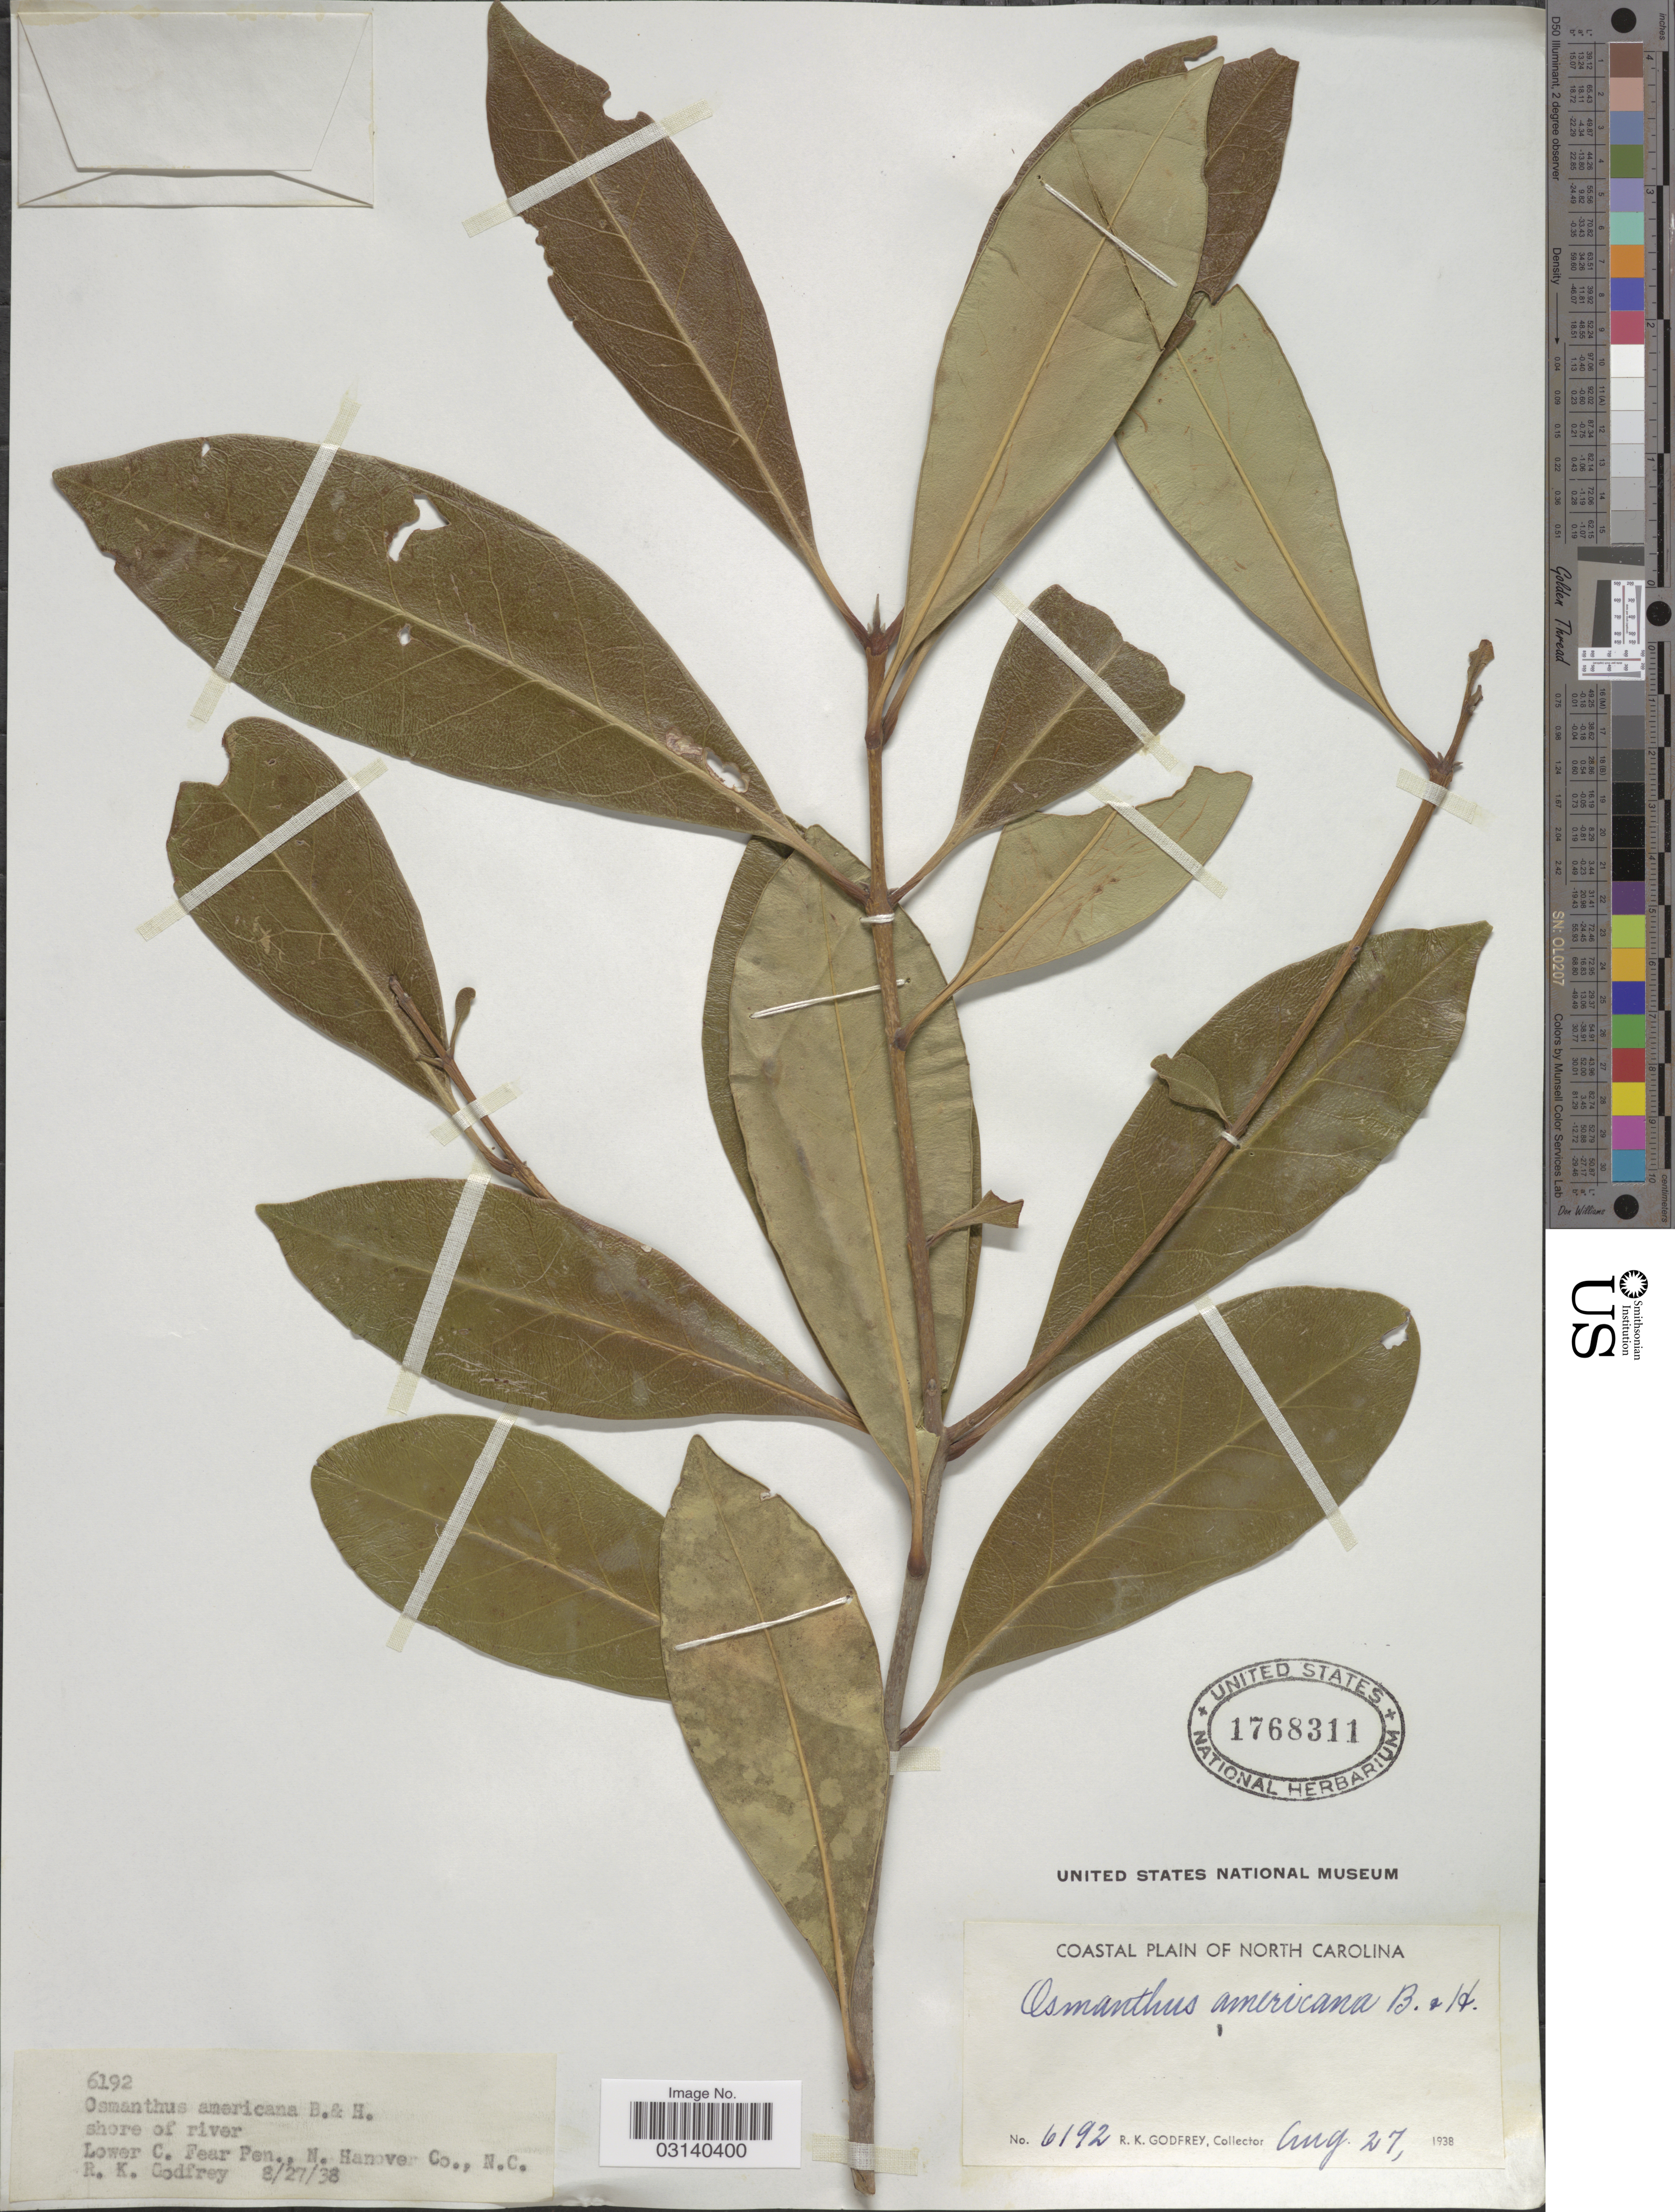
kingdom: Plantae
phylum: Tracheophyta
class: Magnoliopsida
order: Lamiales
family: Oleaceae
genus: Osmanthus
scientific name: Osmanthus americanus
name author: (L.) A. Gray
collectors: R. K. Godfrey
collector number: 6192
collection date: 1938-08-27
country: United States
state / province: North Carolina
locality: Shore of river, Lower C., Fear Pen., N. Hanover Co., Coastal Plain of North Caroline.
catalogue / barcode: US 1768311